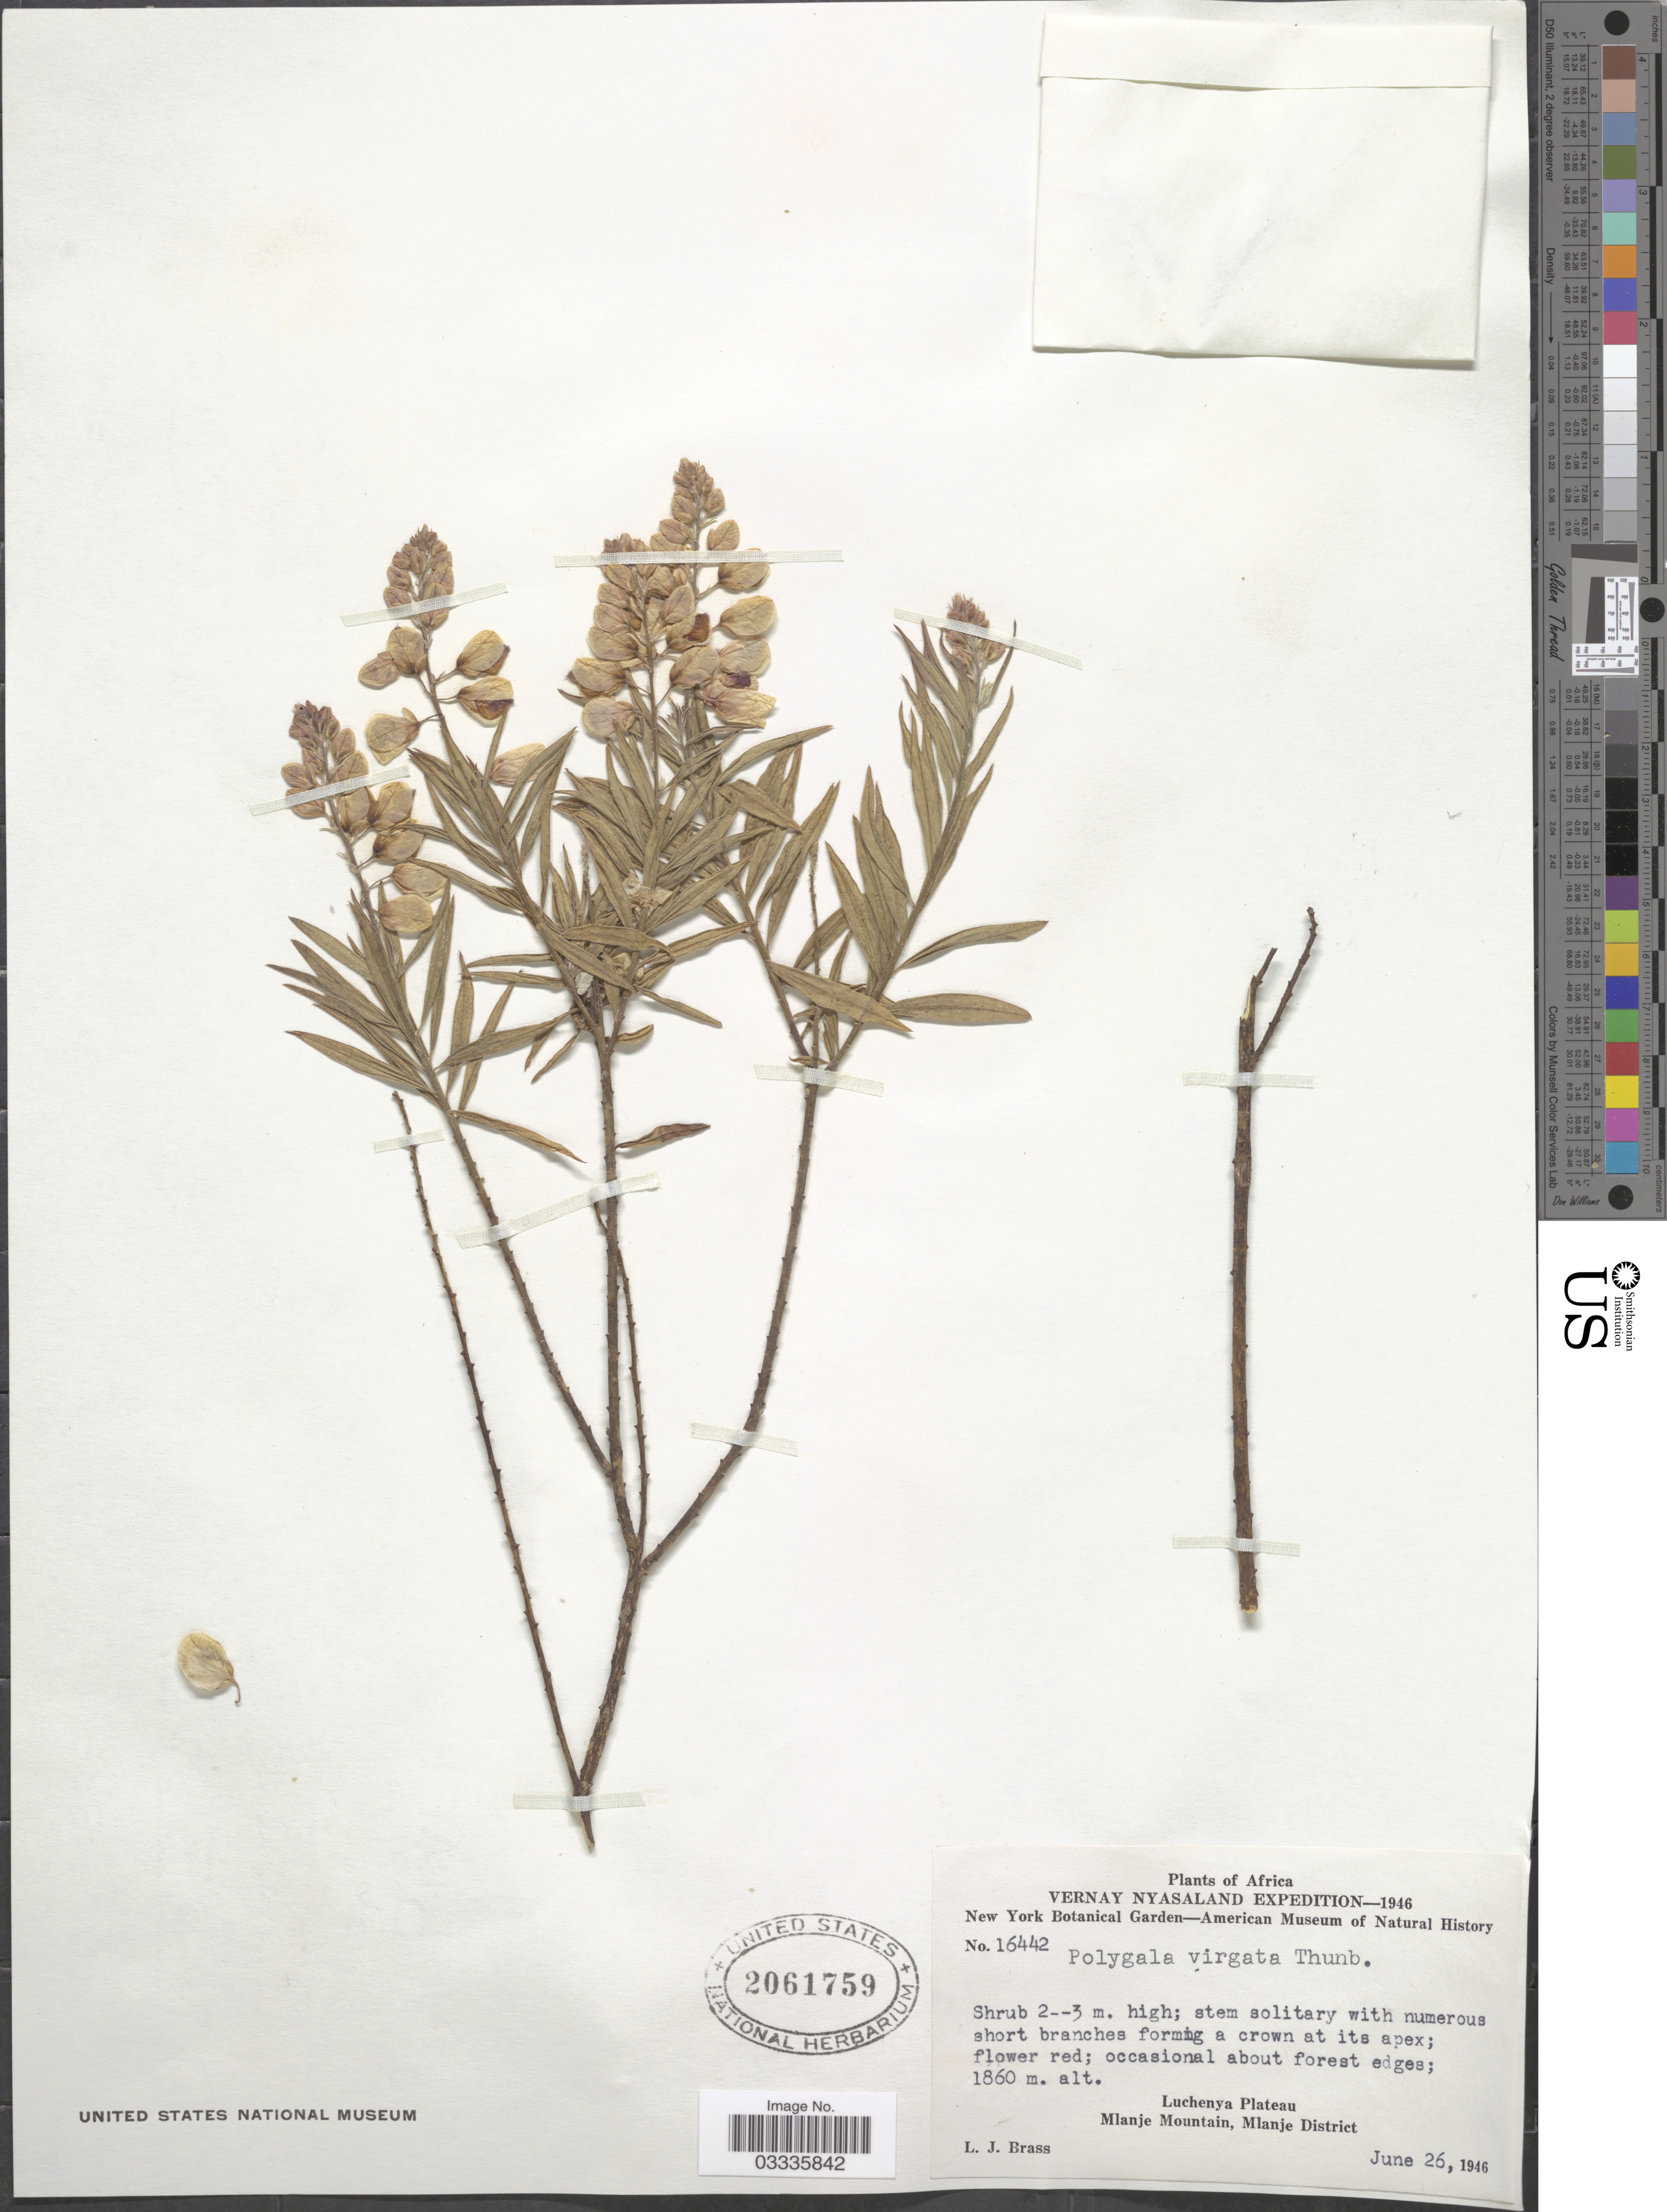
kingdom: Plantae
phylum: Tracheophyta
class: Magnoliopsida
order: Fabales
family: Polygalaceae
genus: Polygala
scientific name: Polygala virgata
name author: Thunb.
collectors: L. J. Brass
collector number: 16442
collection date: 1946-06-26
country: Malawi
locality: Vernay Nyasaland. Luchenya Plateau. Mlanje Mountain, Mlanje District.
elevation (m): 1860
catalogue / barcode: US 2061759